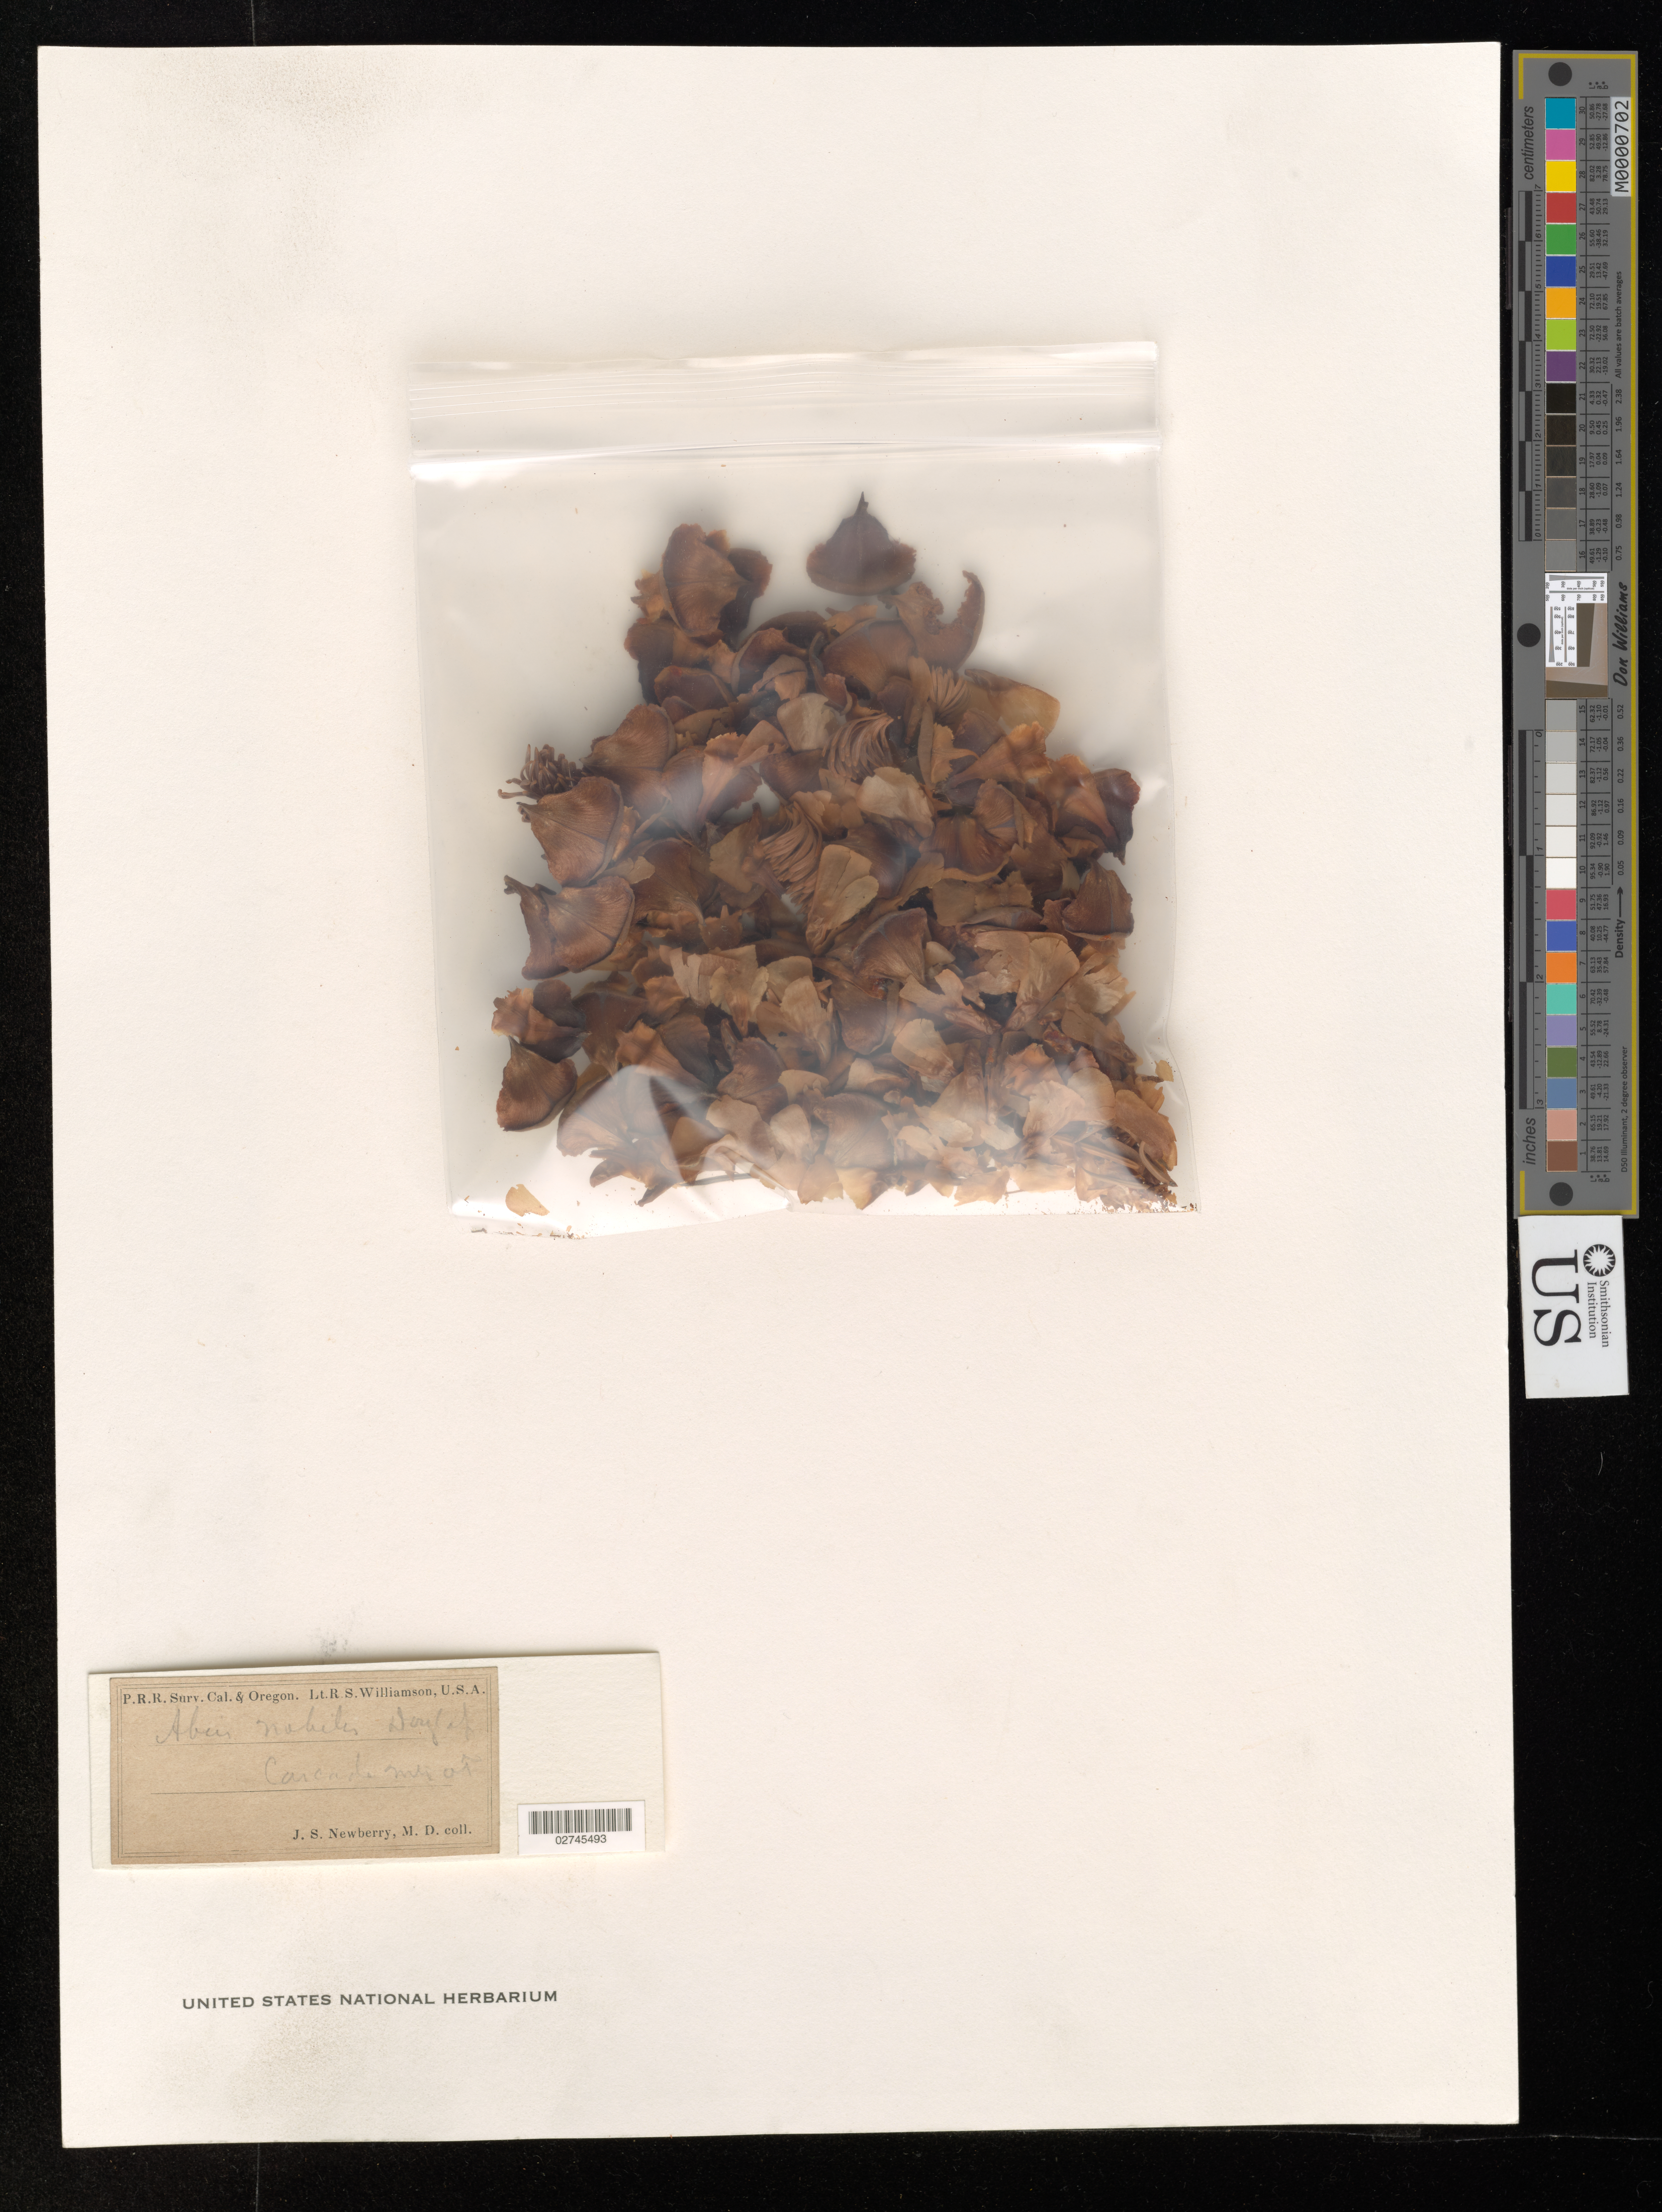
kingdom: Plantae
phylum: Tracheophyta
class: Pinopsida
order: Pinales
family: Pinaceae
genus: Abies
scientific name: Abies procera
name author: Rehder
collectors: J. S. Newberry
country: United States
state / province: California / Oregon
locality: Cascade Mountains